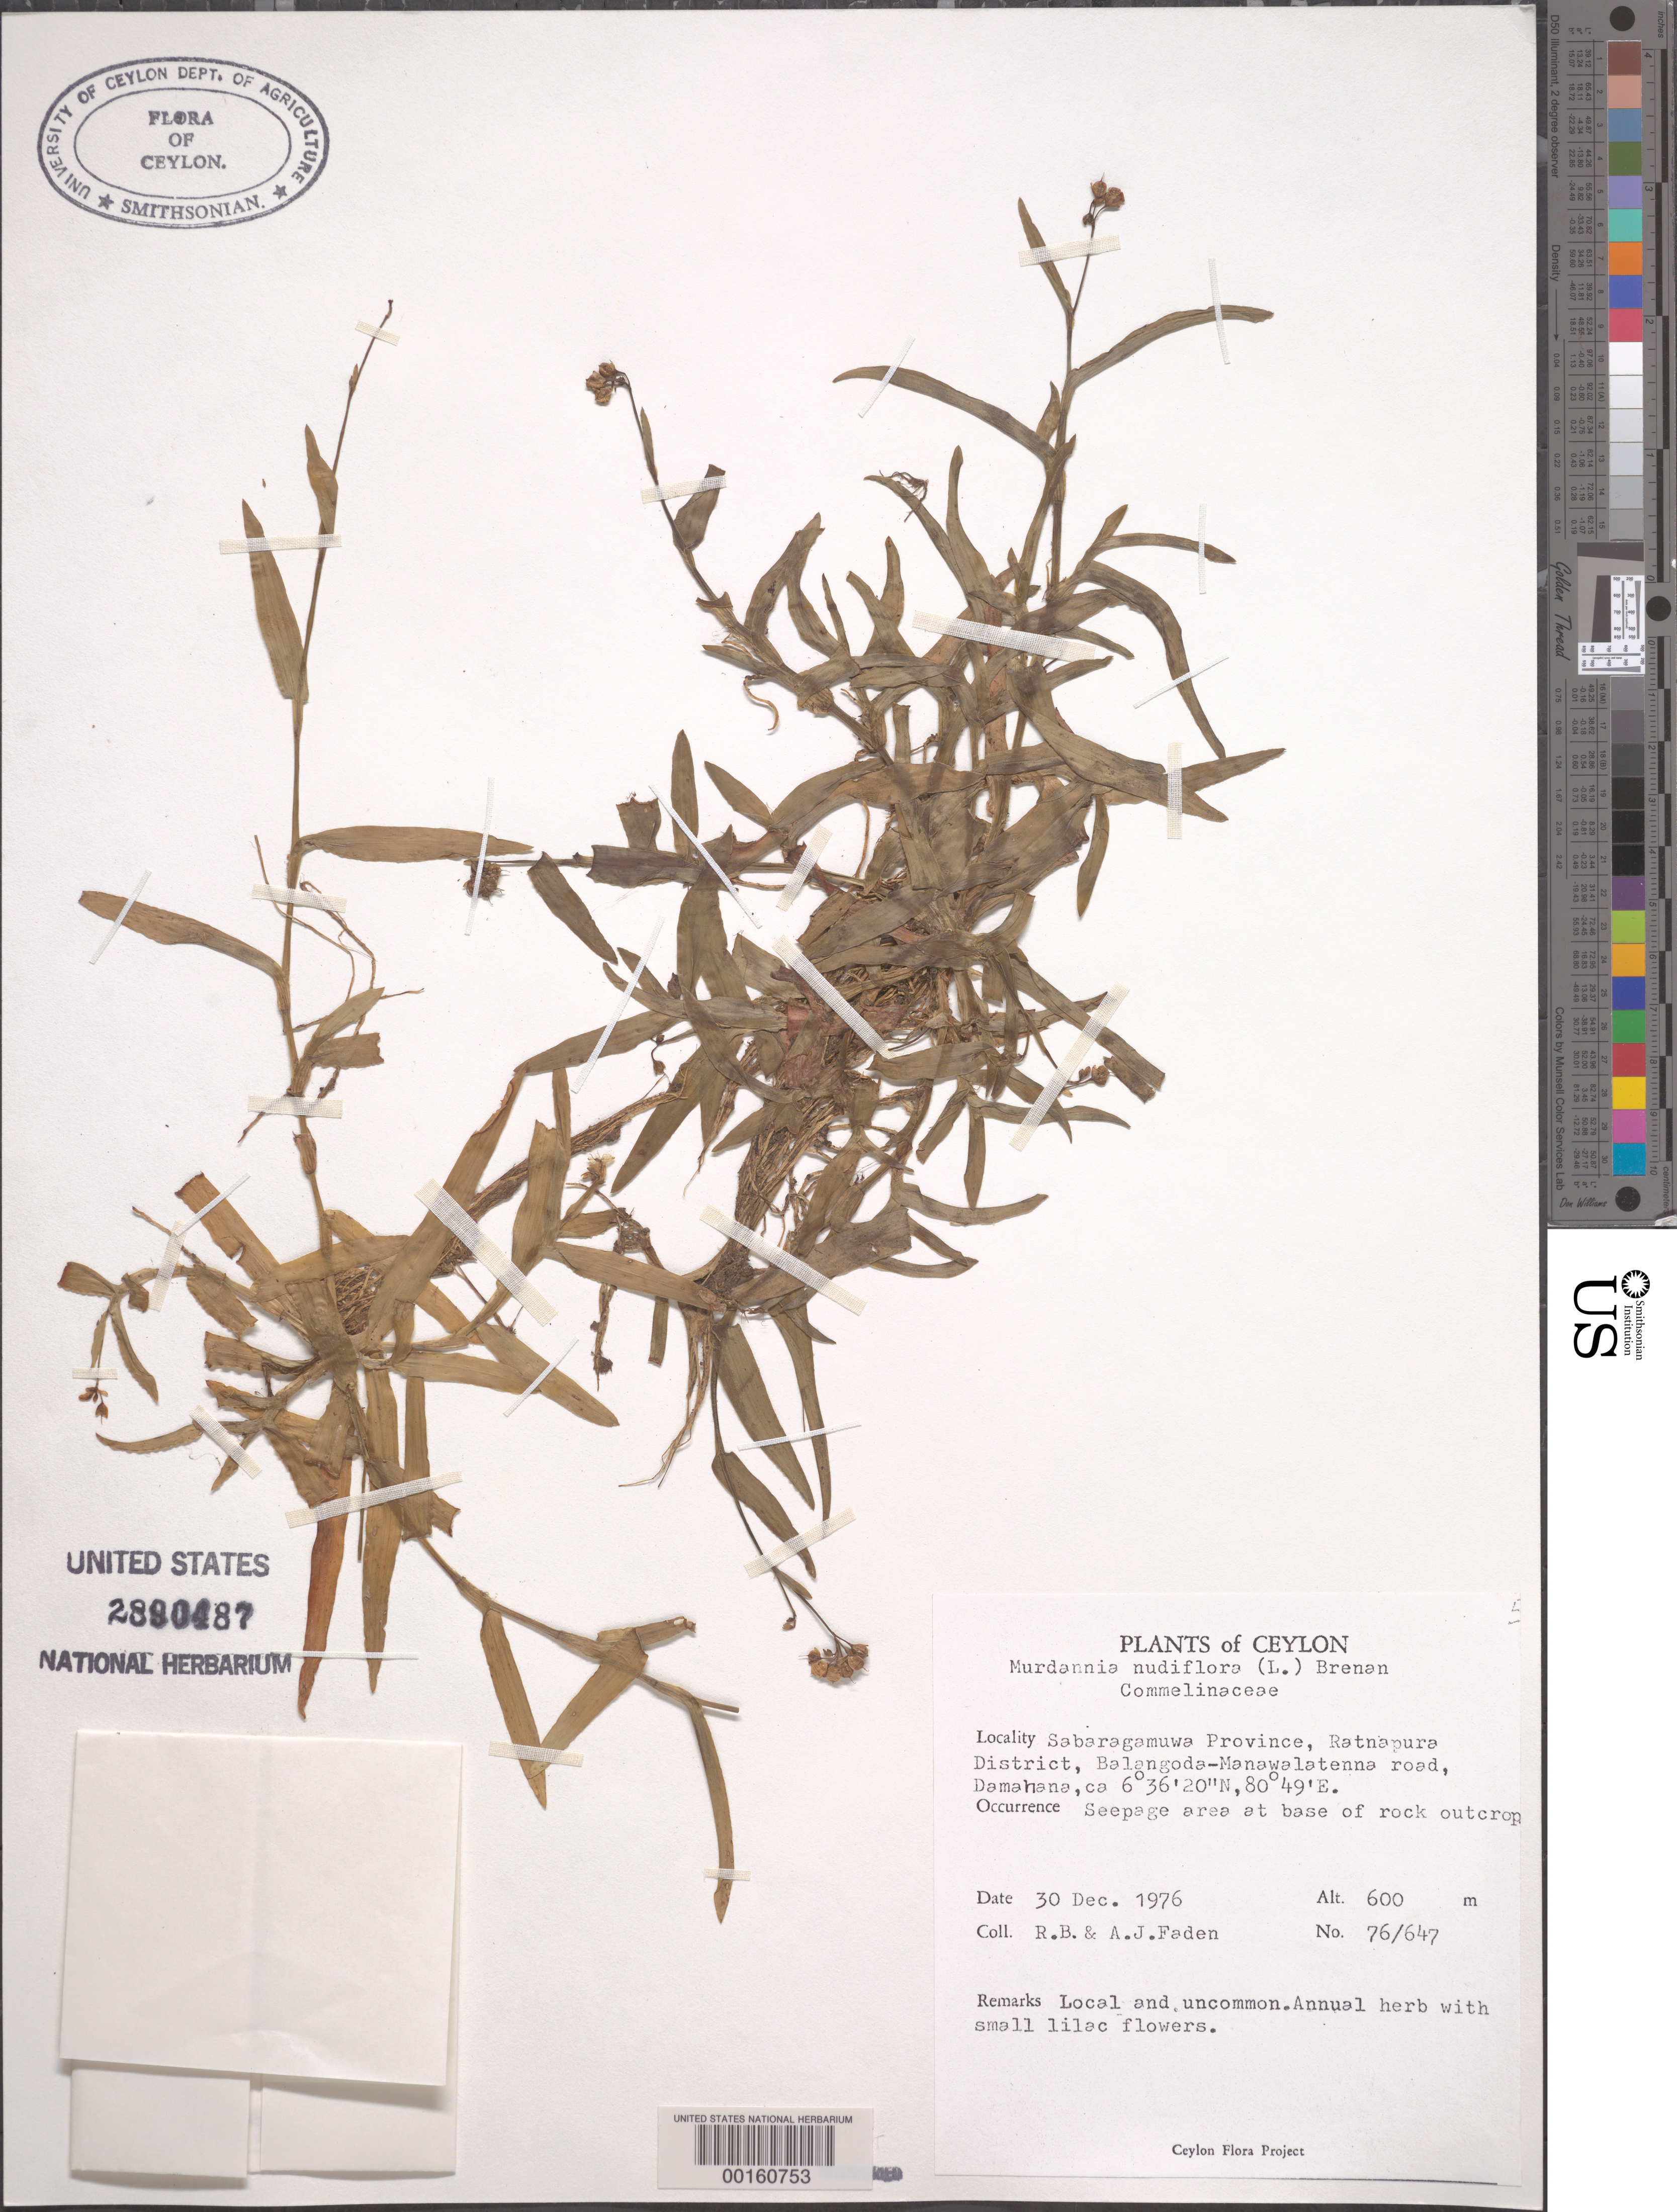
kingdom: Plantae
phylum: Tracheophyta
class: Liliopsida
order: Commelinales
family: Commelinaceae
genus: Murdannia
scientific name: Murdannia nudiflora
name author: (L.) Brenan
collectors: R. B. Faden & A. J. Faden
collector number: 76/647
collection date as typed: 30 Dec 1976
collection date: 1976-12-30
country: Sri Lanka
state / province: Sabaragamuwa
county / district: Ratnapura Dist.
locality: Damahana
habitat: Seepage area at base of rock outcrop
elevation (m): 600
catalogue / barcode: US 2890487